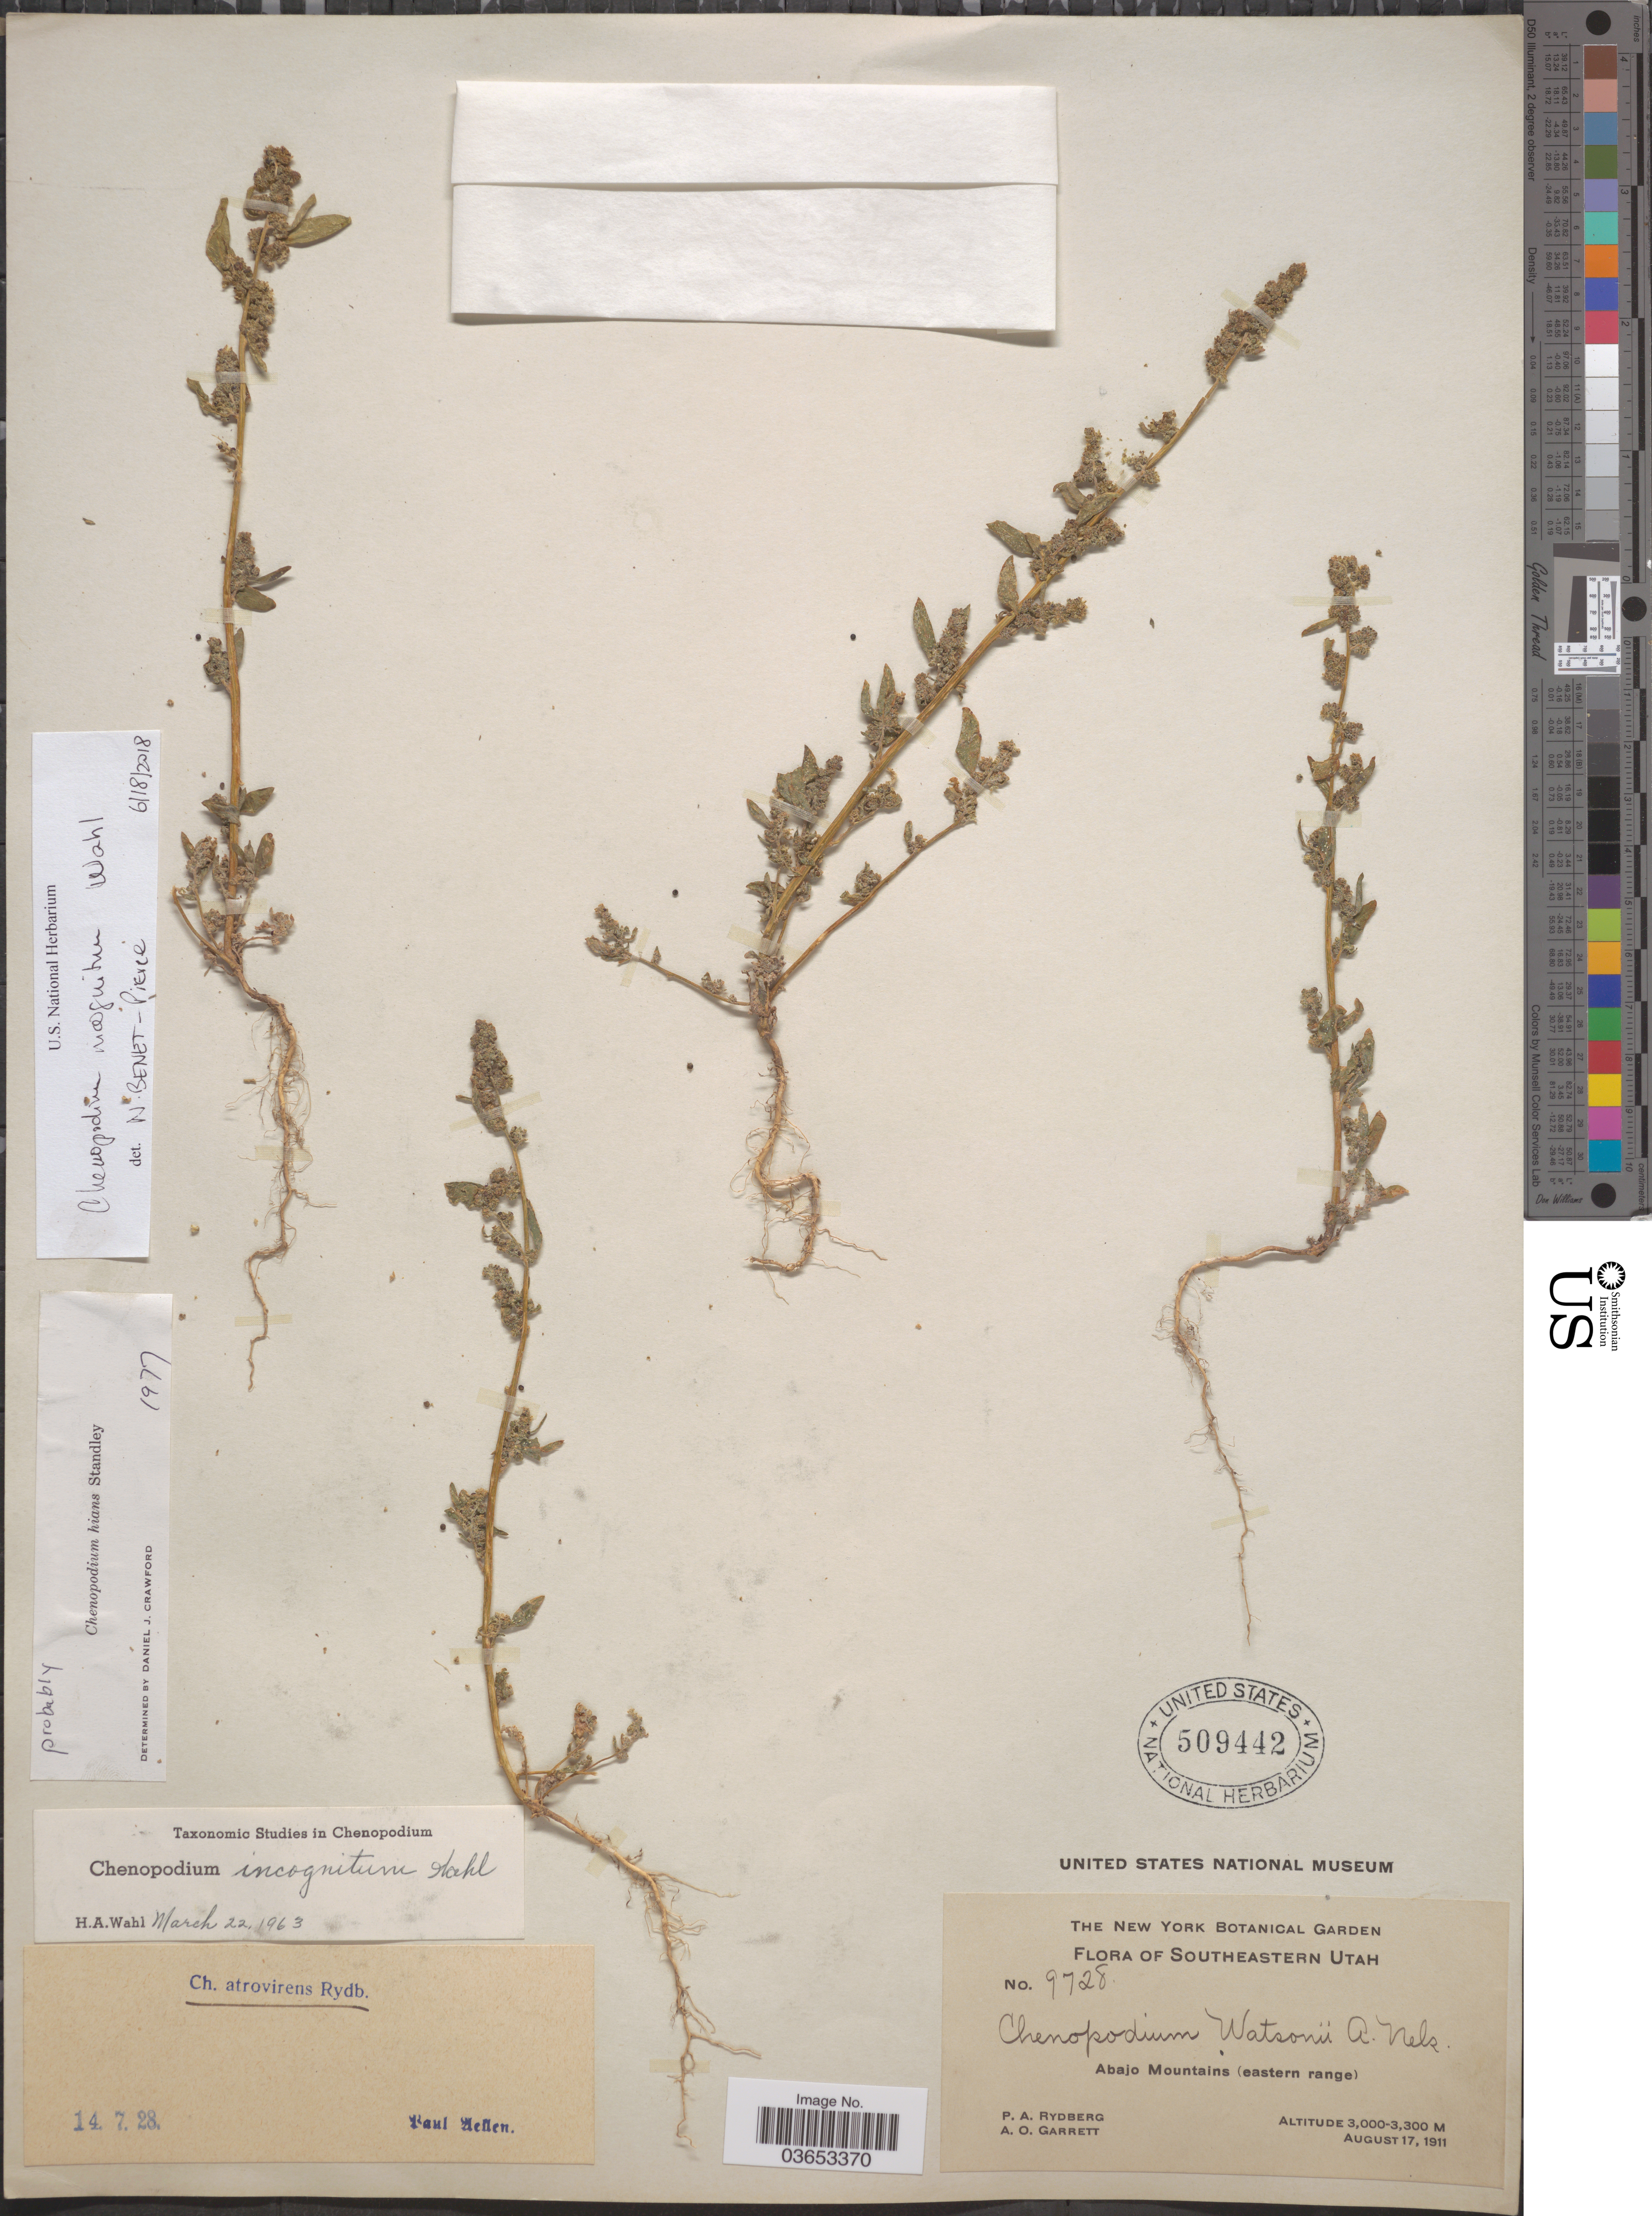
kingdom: Plantae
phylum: Tracheophyta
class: Magnoliopsida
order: Caryophyllales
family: Amaranthaceae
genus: Chenopodium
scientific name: Chenopodium incognitum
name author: Wahl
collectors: P. A. Rydberg & A. O. Garrett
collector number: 9728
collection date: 1911-08-17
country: United States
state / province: Utah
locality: Southeastern Utah. Abajo Mountains (eastern range).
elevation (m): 3000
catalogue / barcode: US 509442